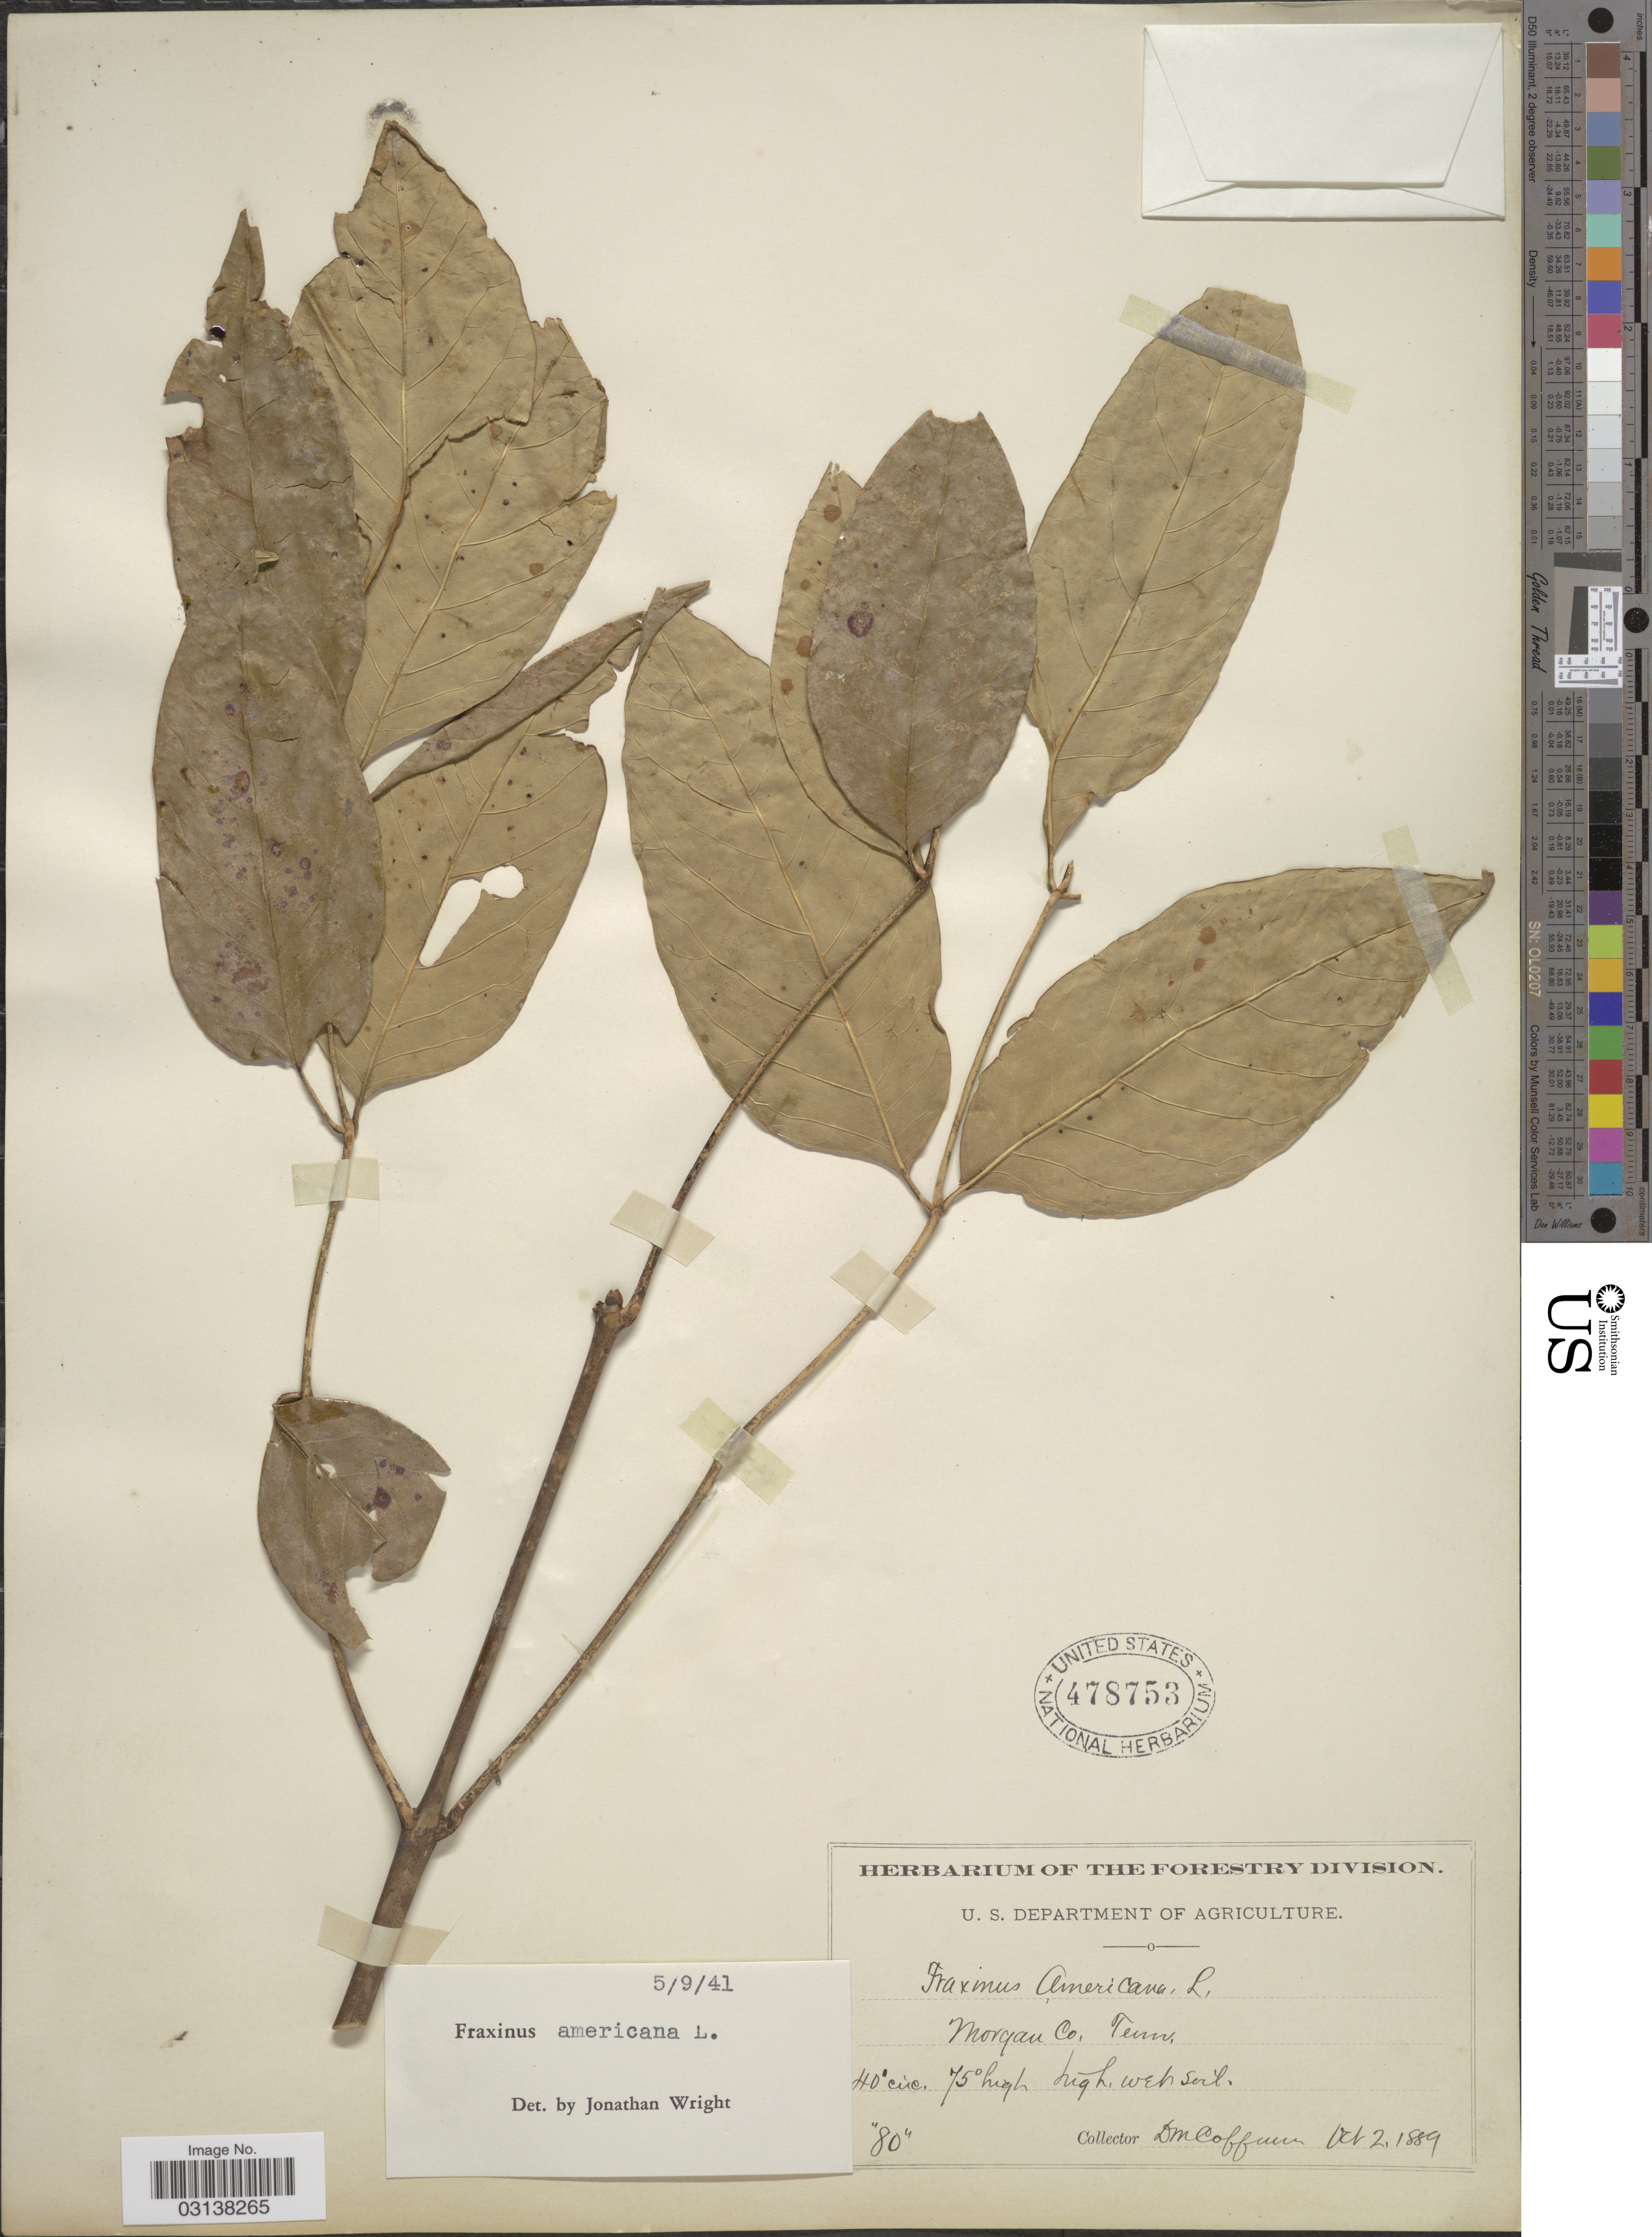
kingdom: Plantae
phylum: Tracheophyta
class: Magnoliopsida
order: Lamiales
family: Oleaceae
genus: Fraxinus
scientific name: Fraxinus americana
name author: L.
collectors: D. M. Coffman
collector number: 80?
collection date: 1889-10-02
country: United States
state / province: Tennessee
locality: Morgan Co.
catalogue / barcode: US 478753